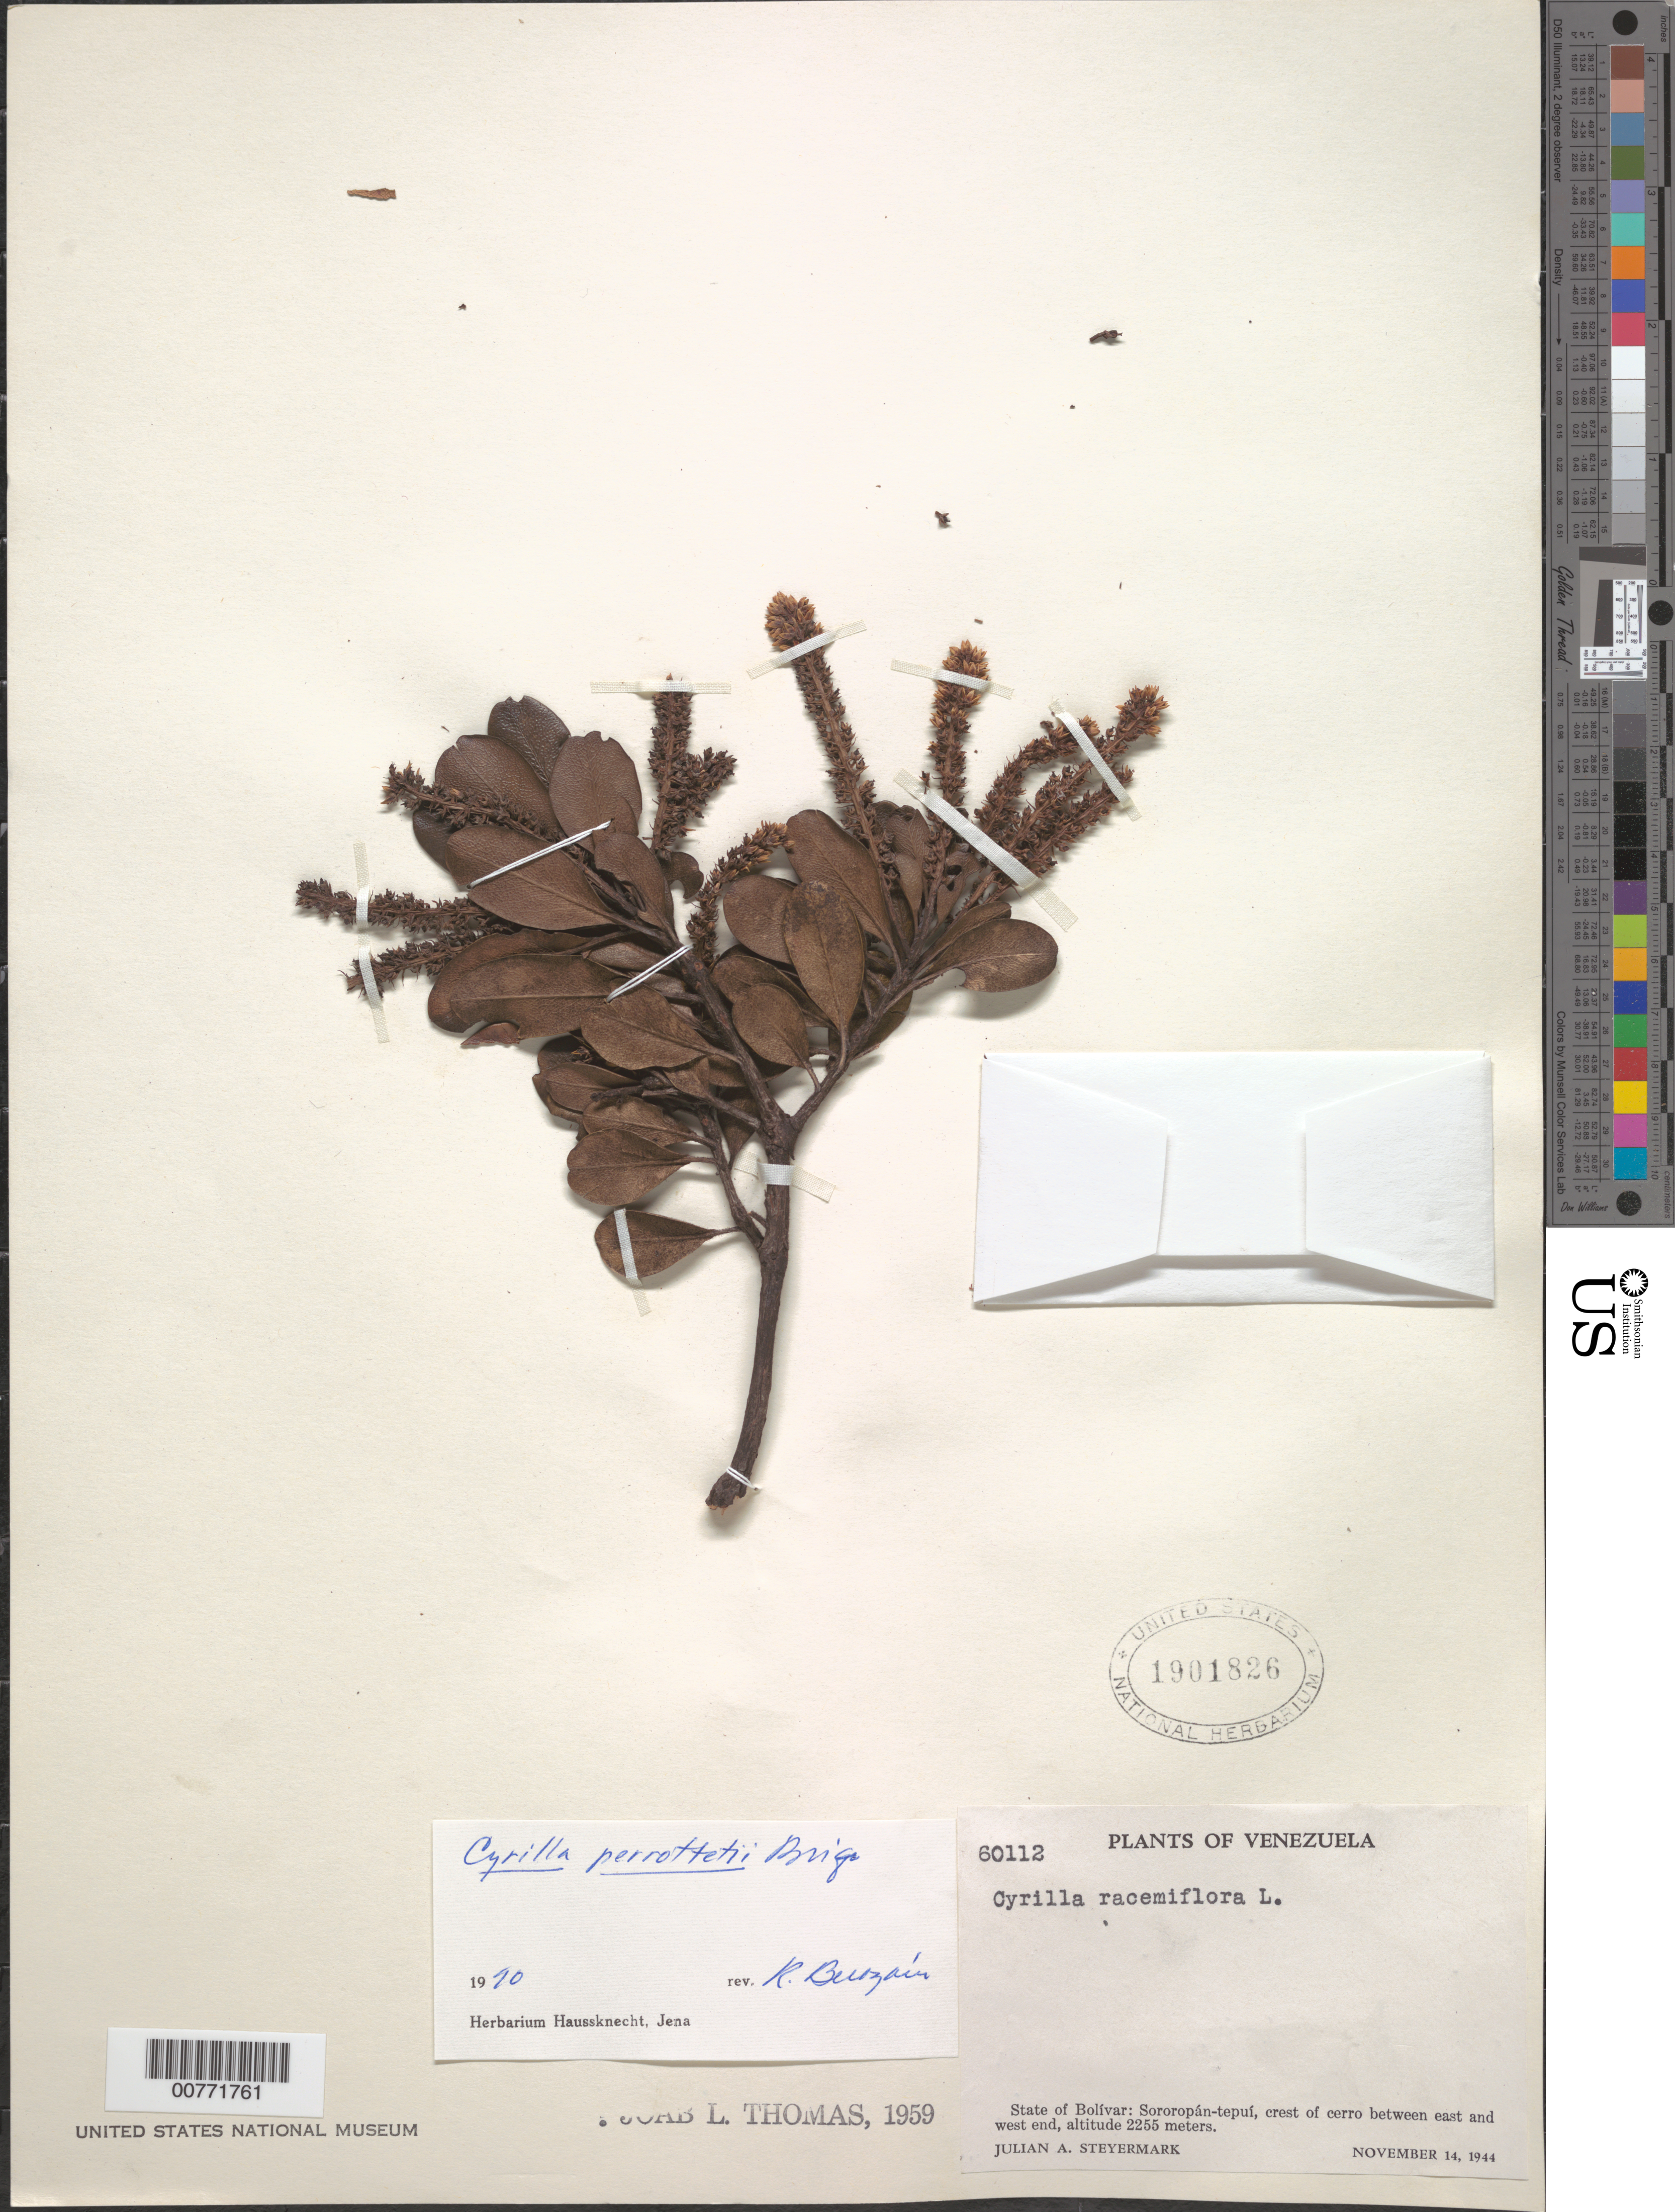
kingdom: Plantae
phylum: Tracheophyta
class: Magnoliopsida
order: Ericales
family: Cyrillaceae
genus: Cyrilla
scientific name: Cyrilla perrottetii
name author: Briq.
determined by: Berozain, R.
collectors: J. Steyermark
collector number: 60112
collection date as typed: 14-Nov-44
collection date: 1944-11-14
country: Venezuela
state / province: Bolívar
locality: Sororopán-tepuí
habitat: Crest of cerro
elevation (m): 2255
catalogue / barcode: US 1901826